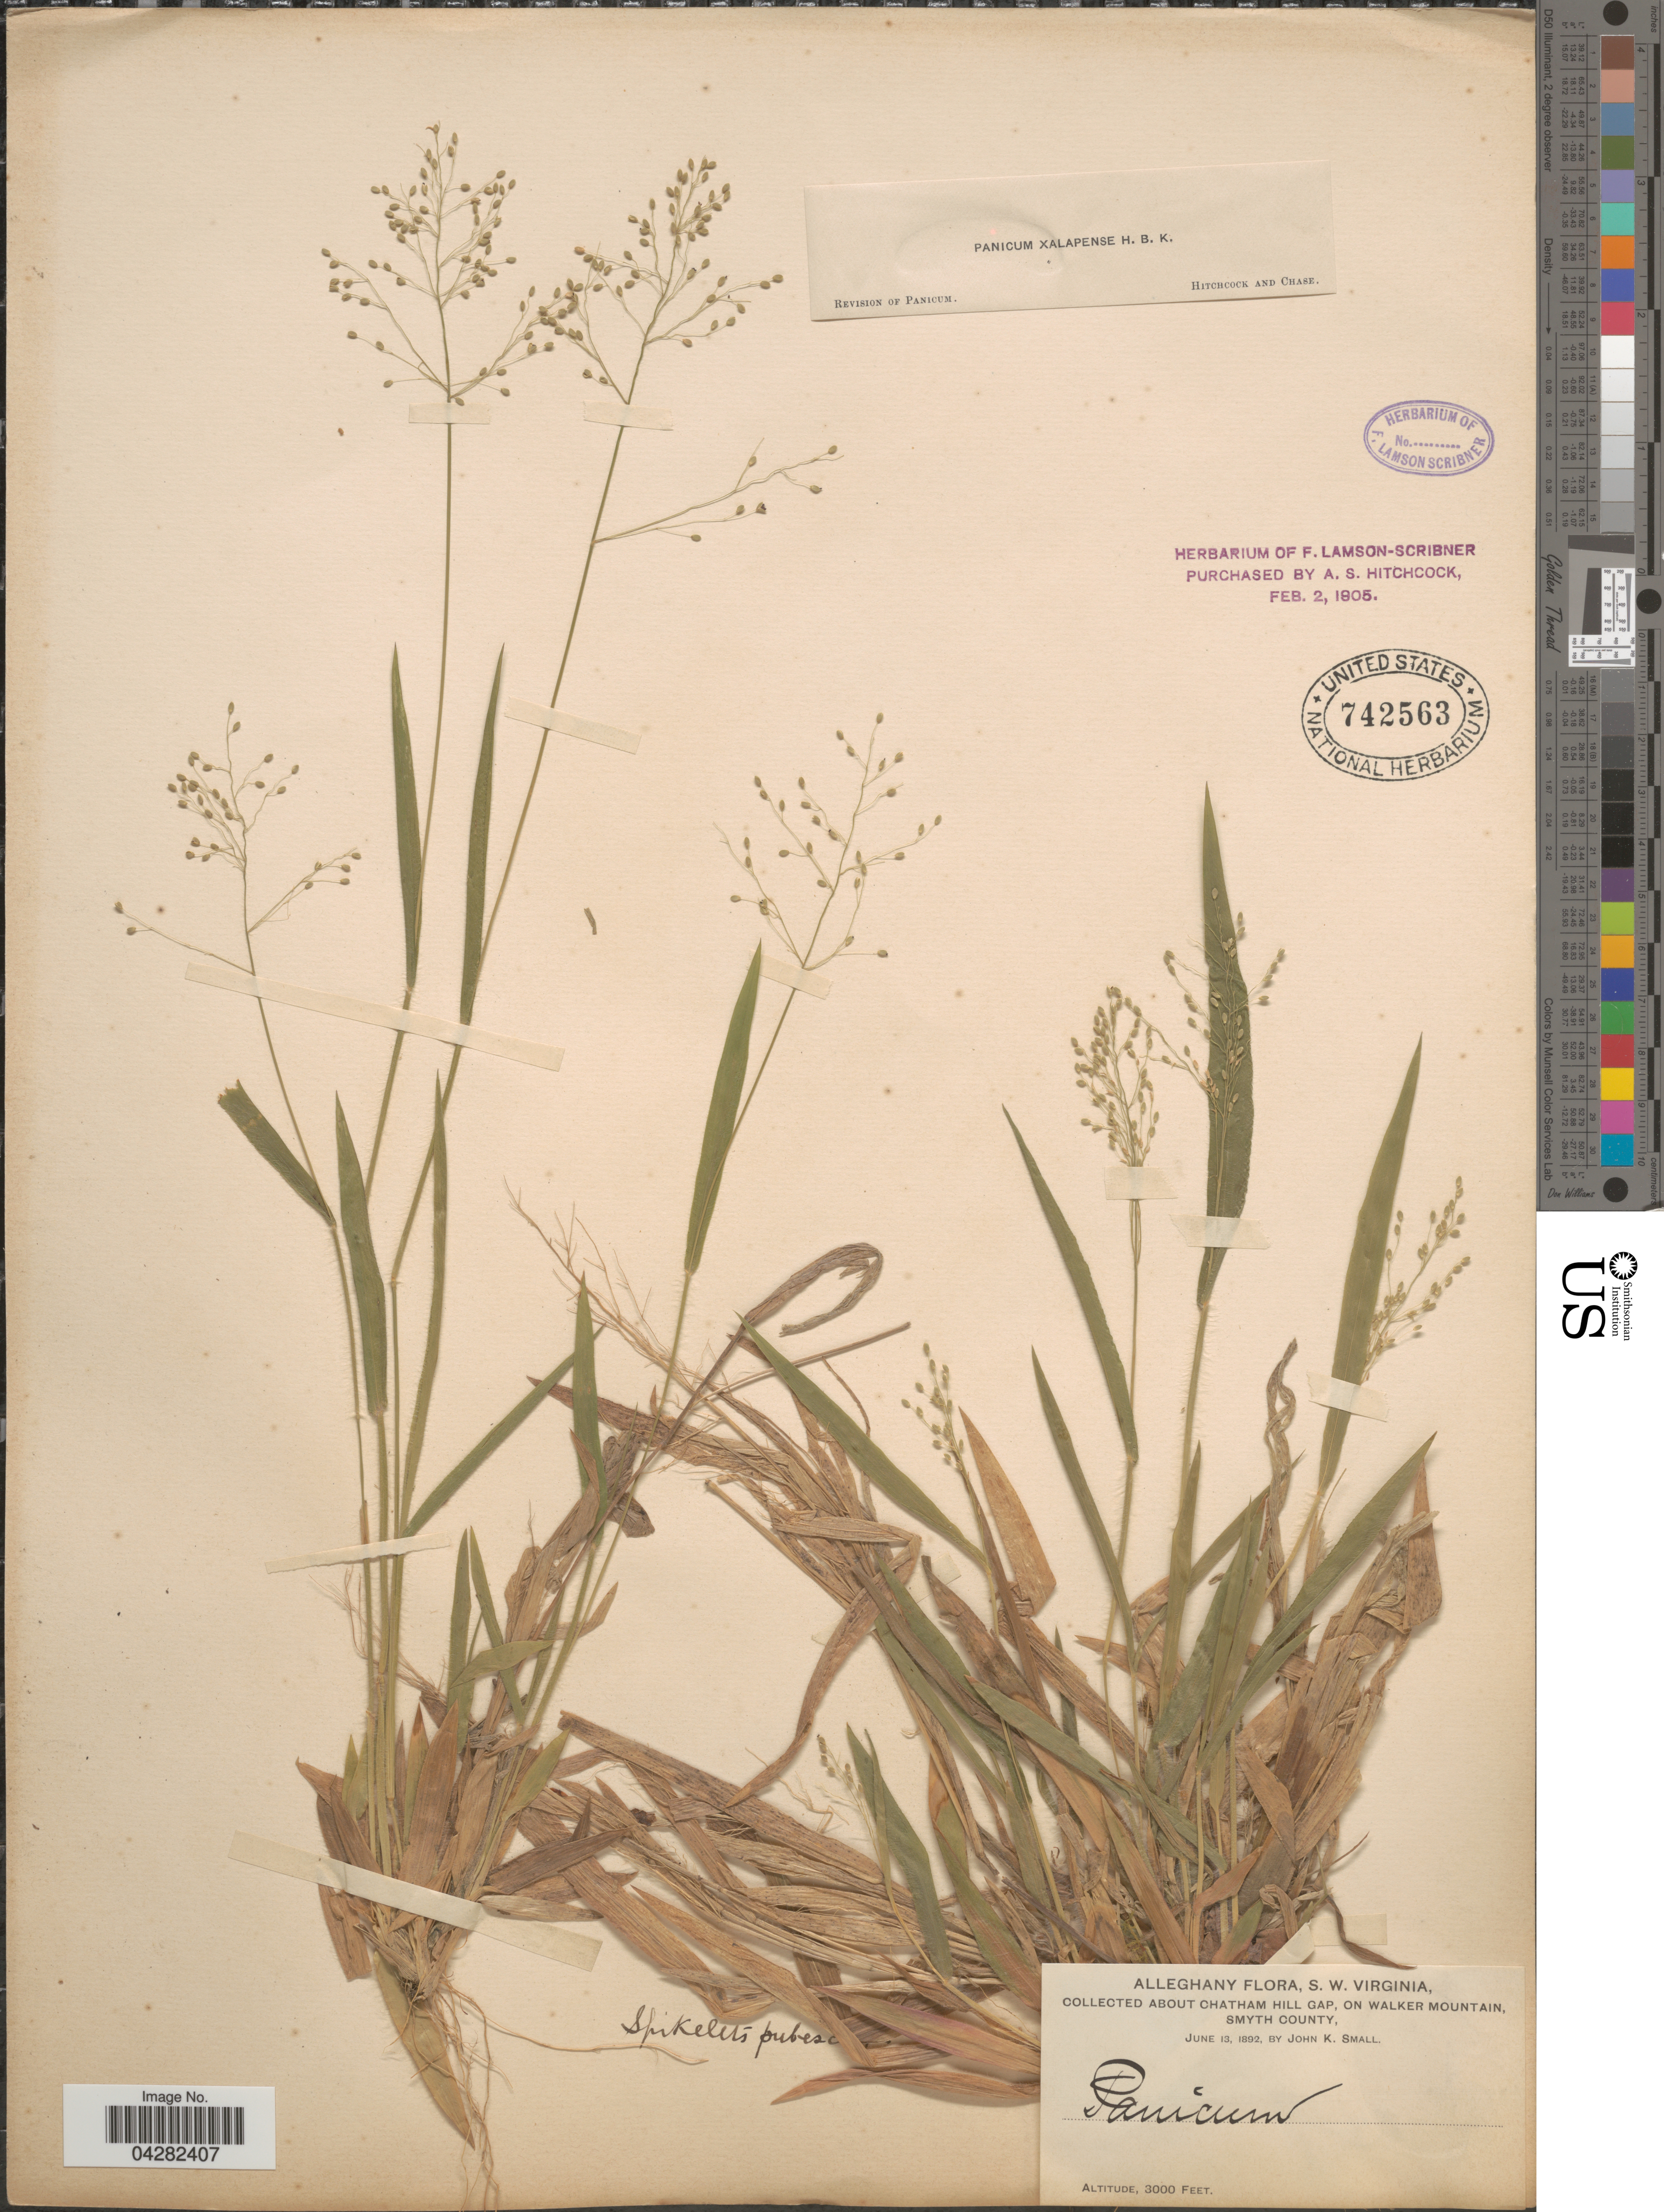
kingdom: Plantae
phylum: Tracheophyta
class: Liliopsida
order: Poales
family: Poaceae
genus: Dichanthelium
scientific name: Dichanthelium laxiflorum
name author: (Lam.) Gould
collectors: J. K. Small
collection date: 1892-06-13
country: United States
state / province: Virginia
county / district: Smyth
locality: S. W. Virginia, about Chatham Hill Gap, on Walker Mountain, Smyth County.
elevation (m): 914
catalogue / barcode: US 742563